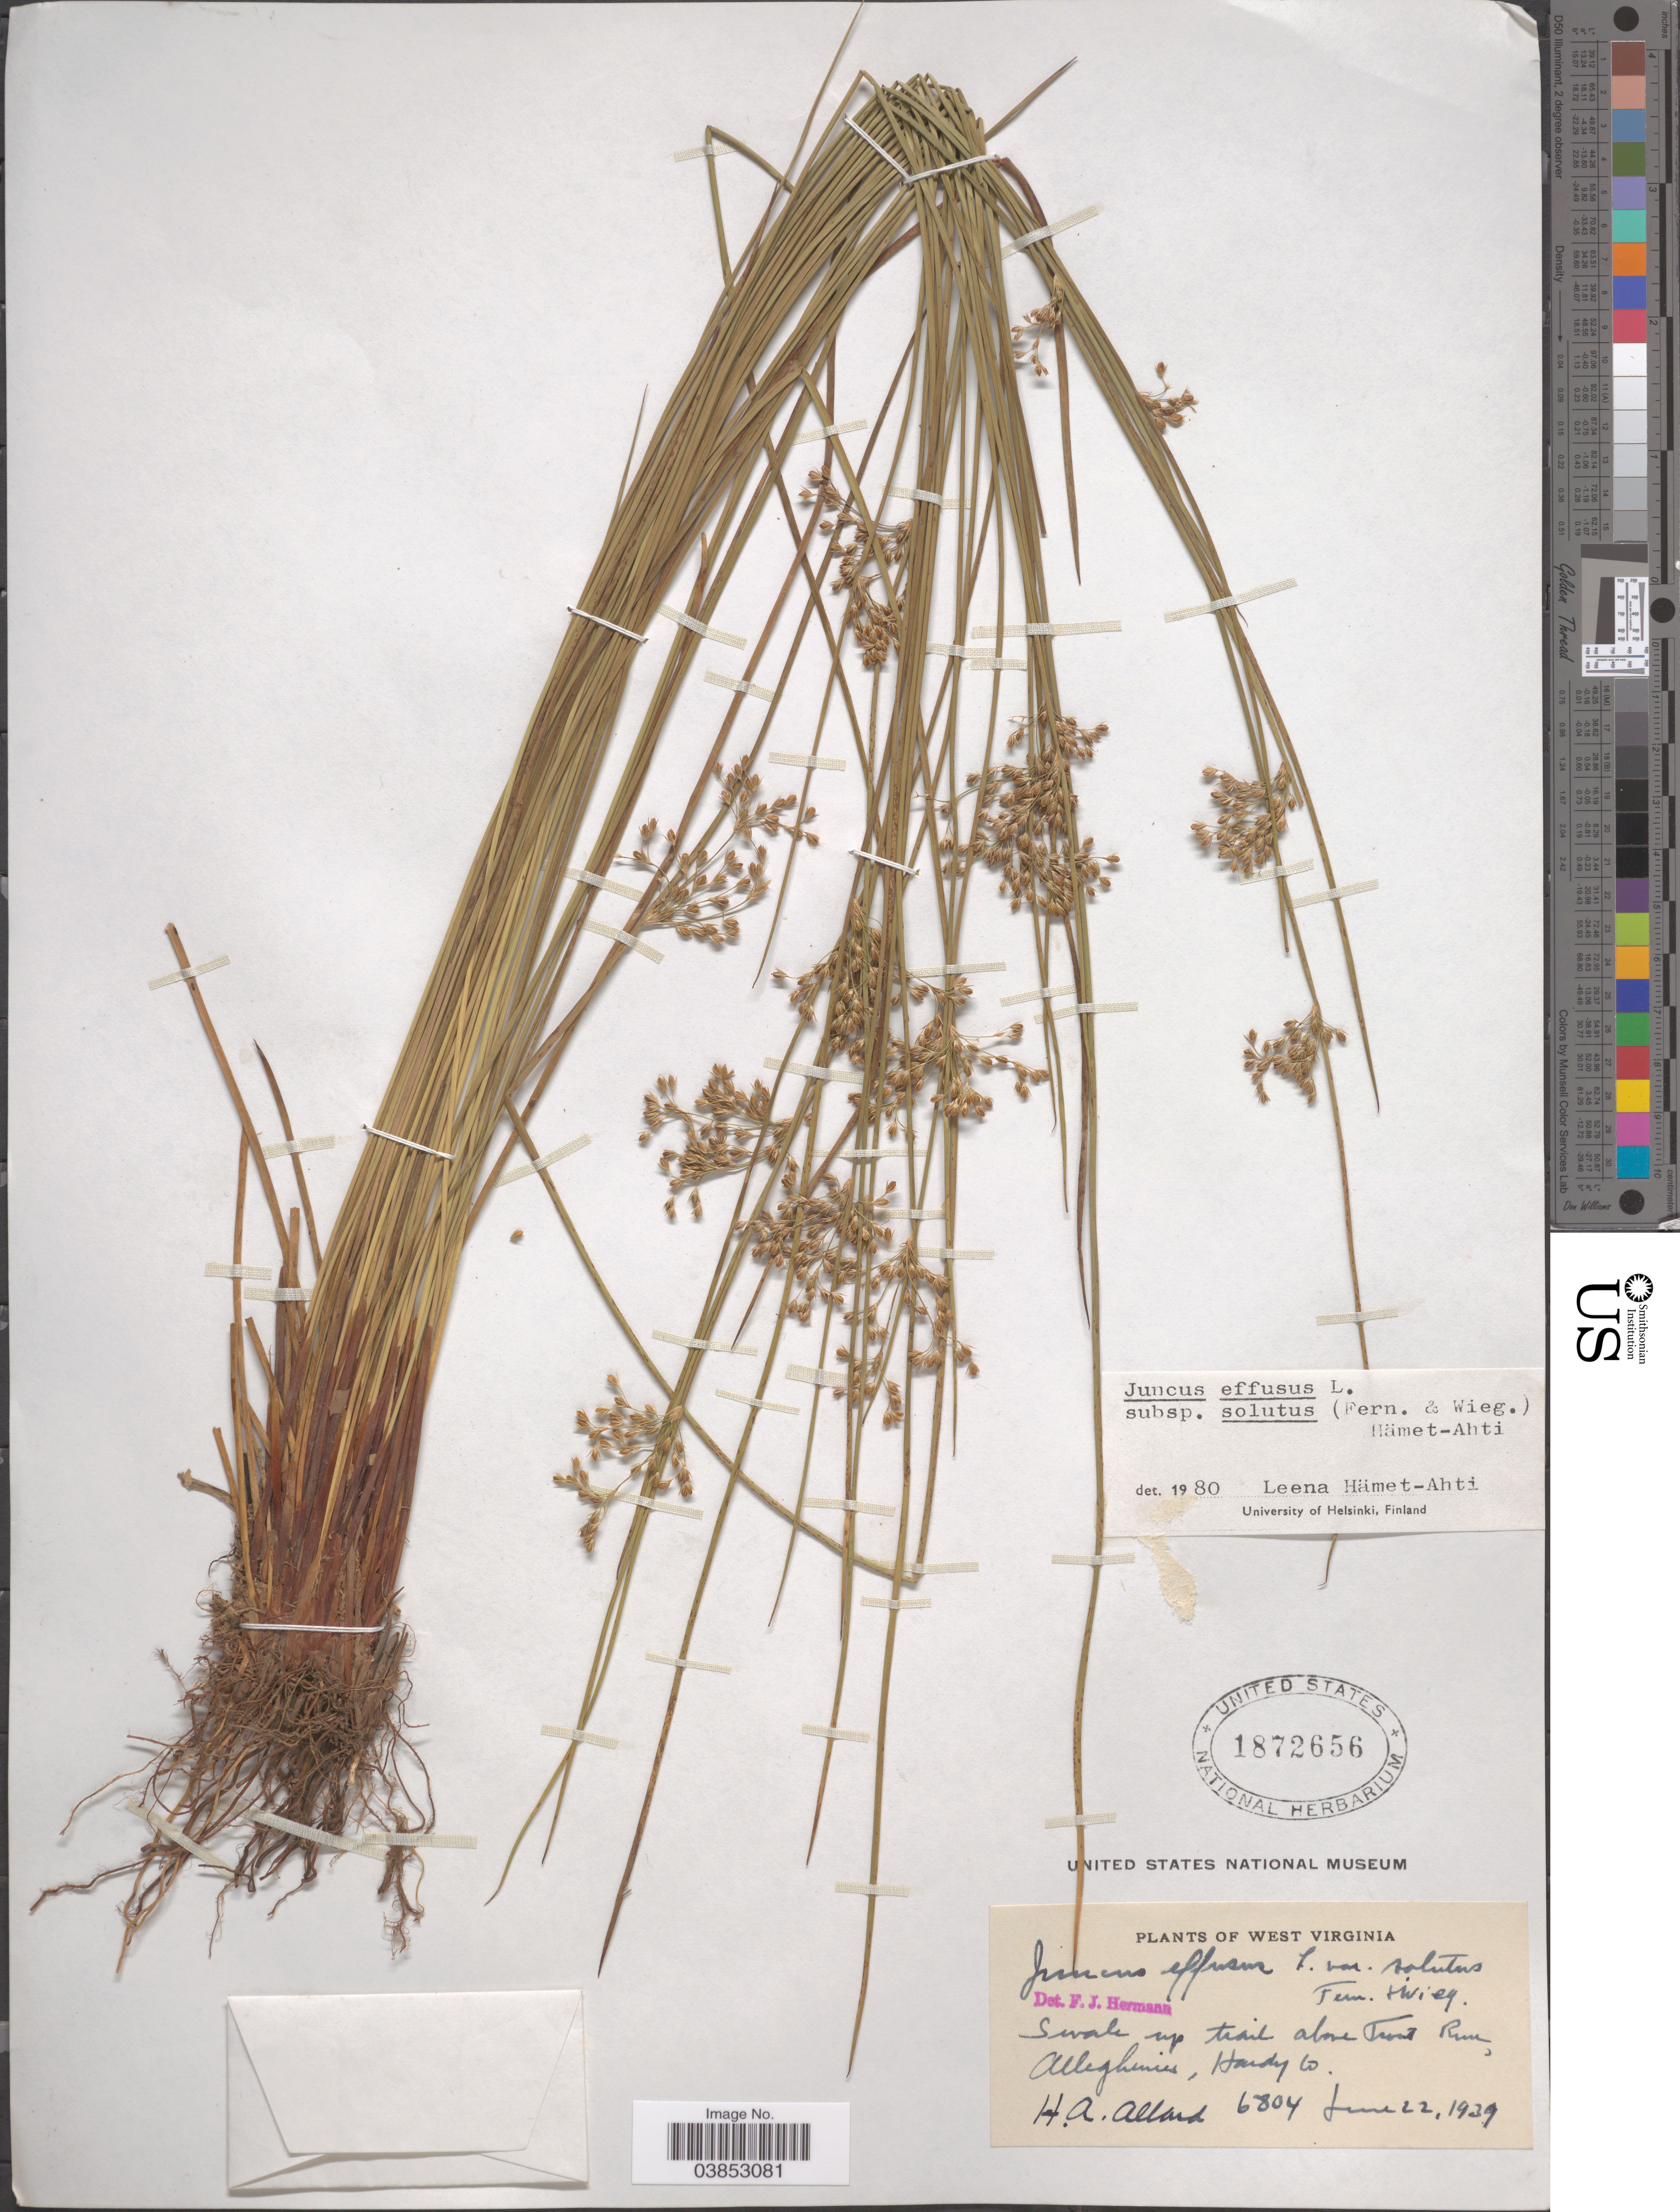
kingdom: Plantae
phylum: Tracheophyta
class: Liliopsida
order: Poales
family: Juncaceae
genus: Juncus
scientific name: Juncus effusus var. solutus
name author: Fernald & Wiegand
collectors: H. A. Allard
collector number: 6804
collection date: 1939-06-22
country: United States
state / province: West Virginia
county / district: Hardy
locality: Swale up trail above Trout Run, Alleghenies, Hardy Co.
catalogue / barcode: US 1872656